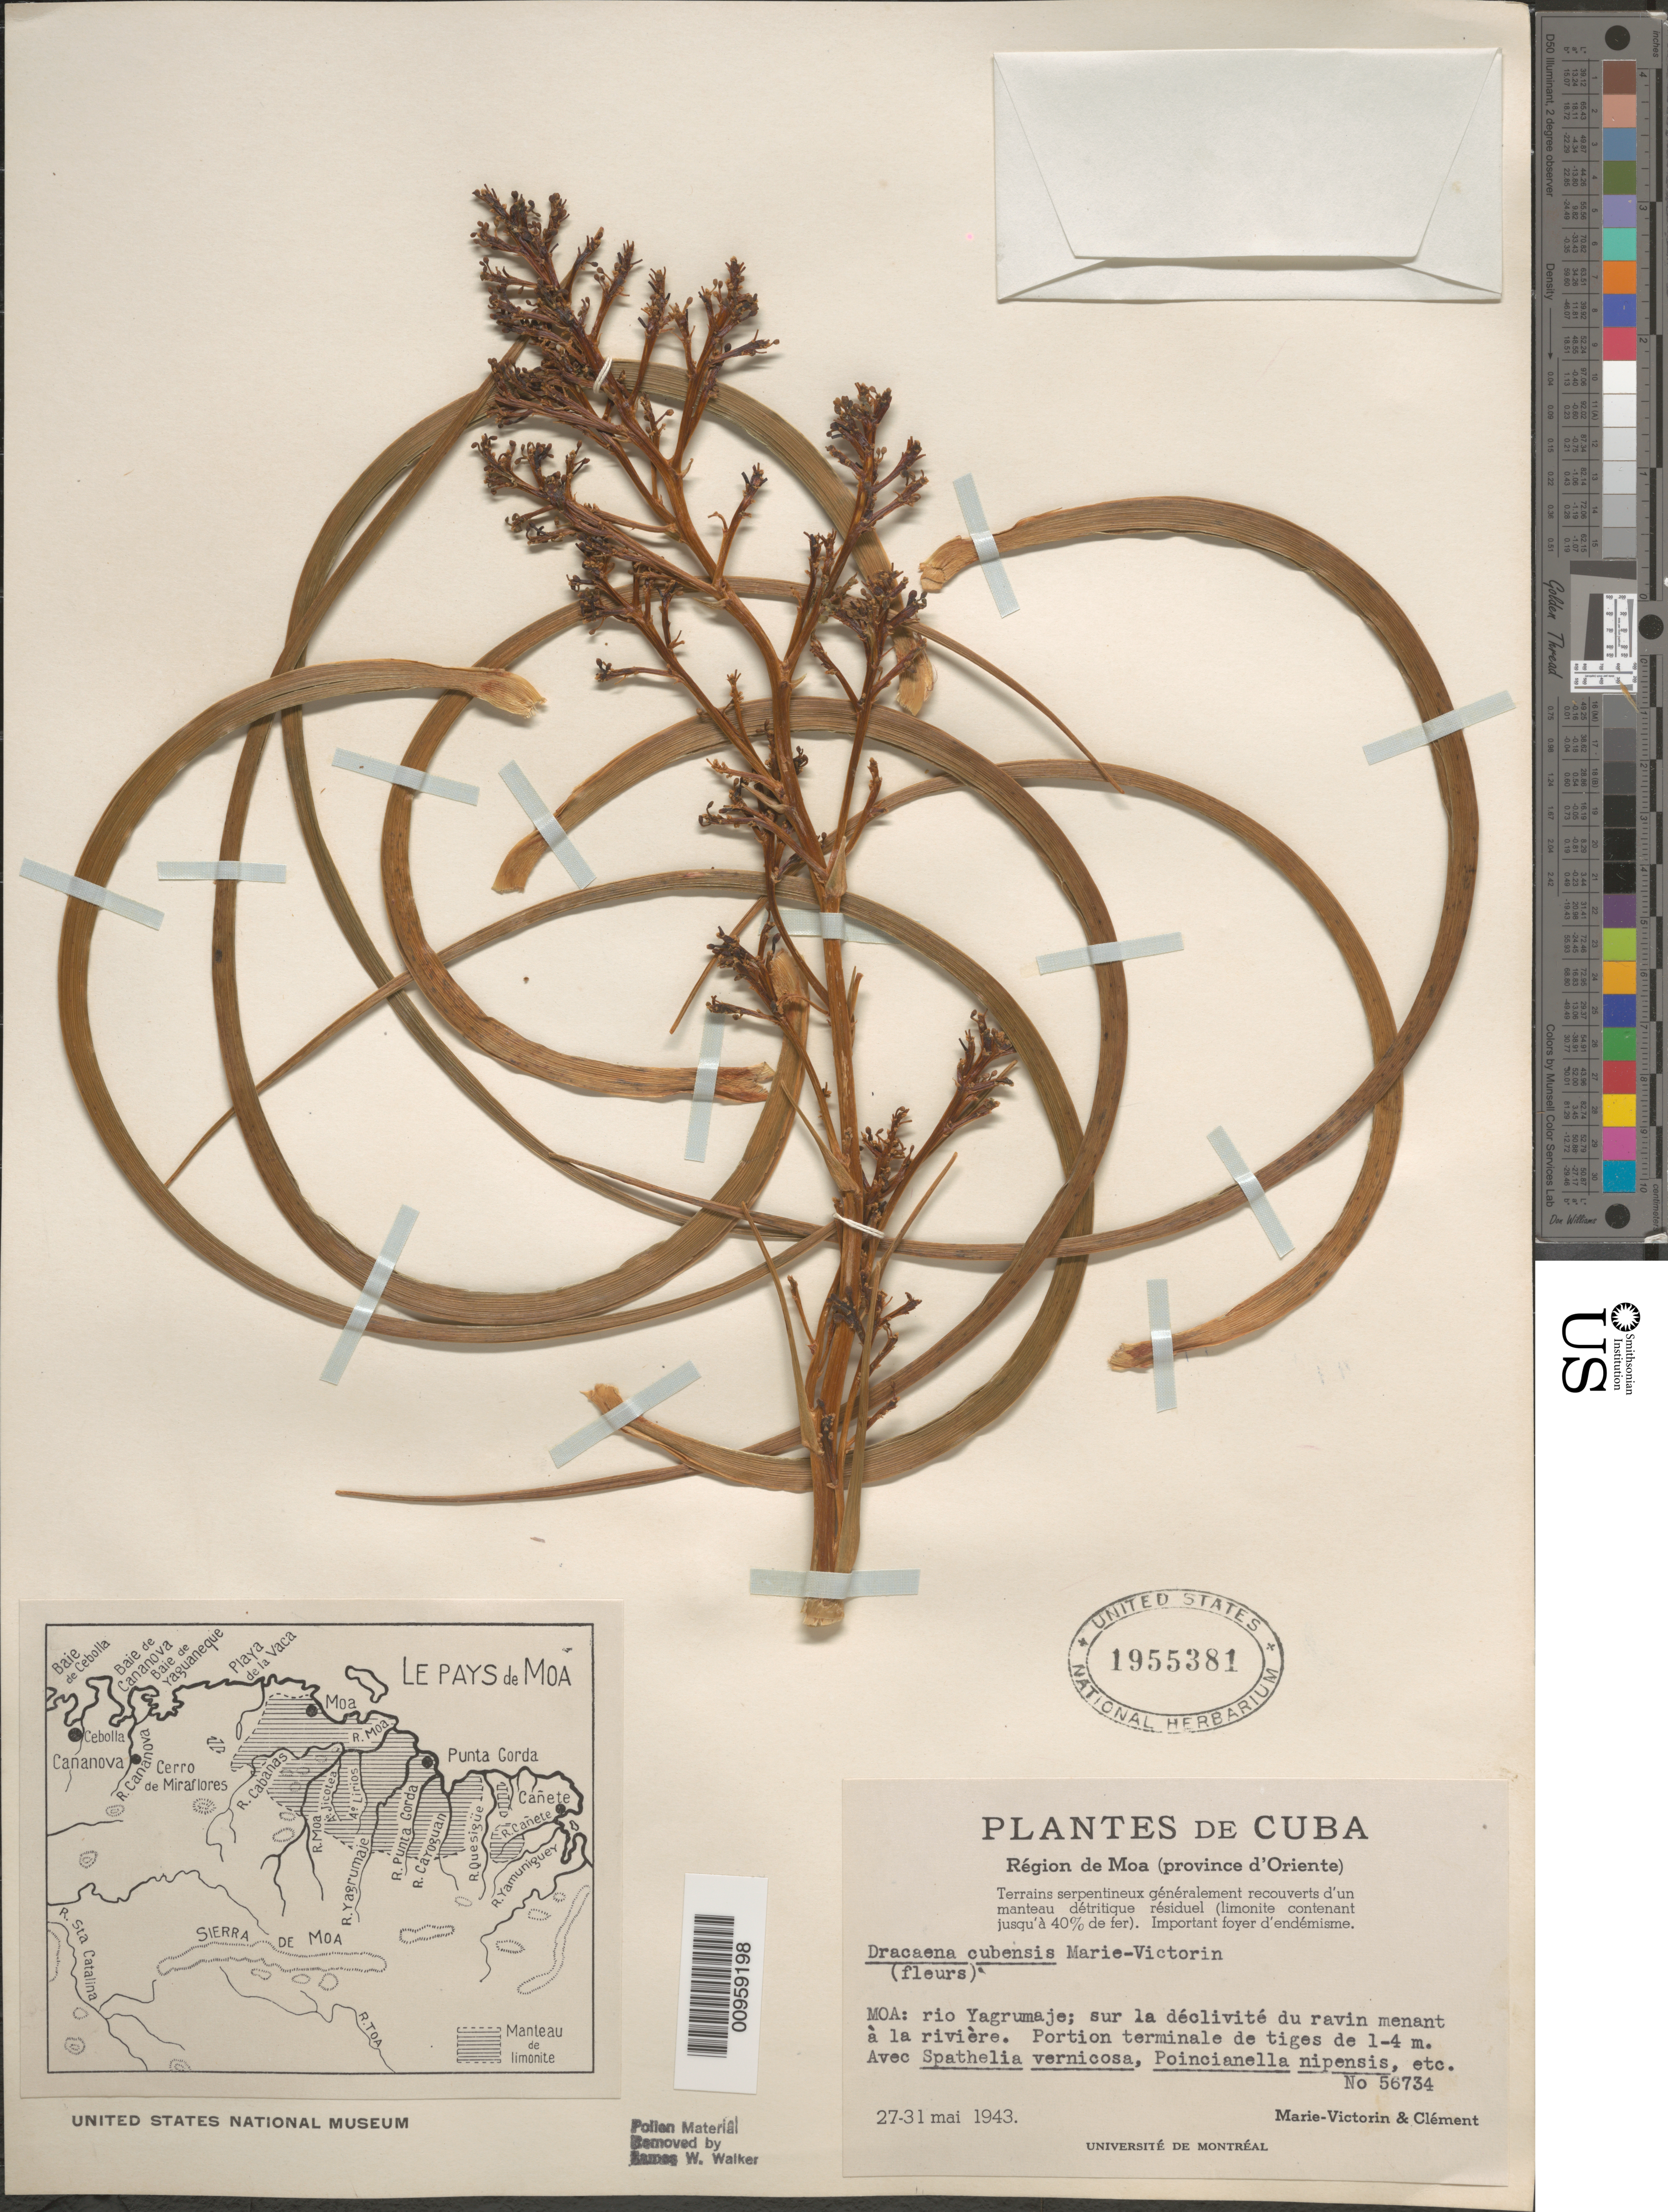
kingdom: Plantae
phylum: Tracheophyta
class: Liliopsida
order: Asparagales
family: Asparagaceae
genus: Dracaena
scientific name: Dracaena cubensis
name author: Vict.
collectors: F. Victorin & -- Clemente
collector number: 56734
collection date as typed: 27 May 1943 to 31 May 1943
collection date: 1943-05-27/1943-05-31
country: Cuba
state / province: Holguín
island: Cuba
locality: Moa, Rio Yagrumaje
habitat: Sur la déclivite du ravin menant à la rivière, avec Spathelia vernicosa, Poincianella nipensis, etc.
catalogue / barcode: US 1955381